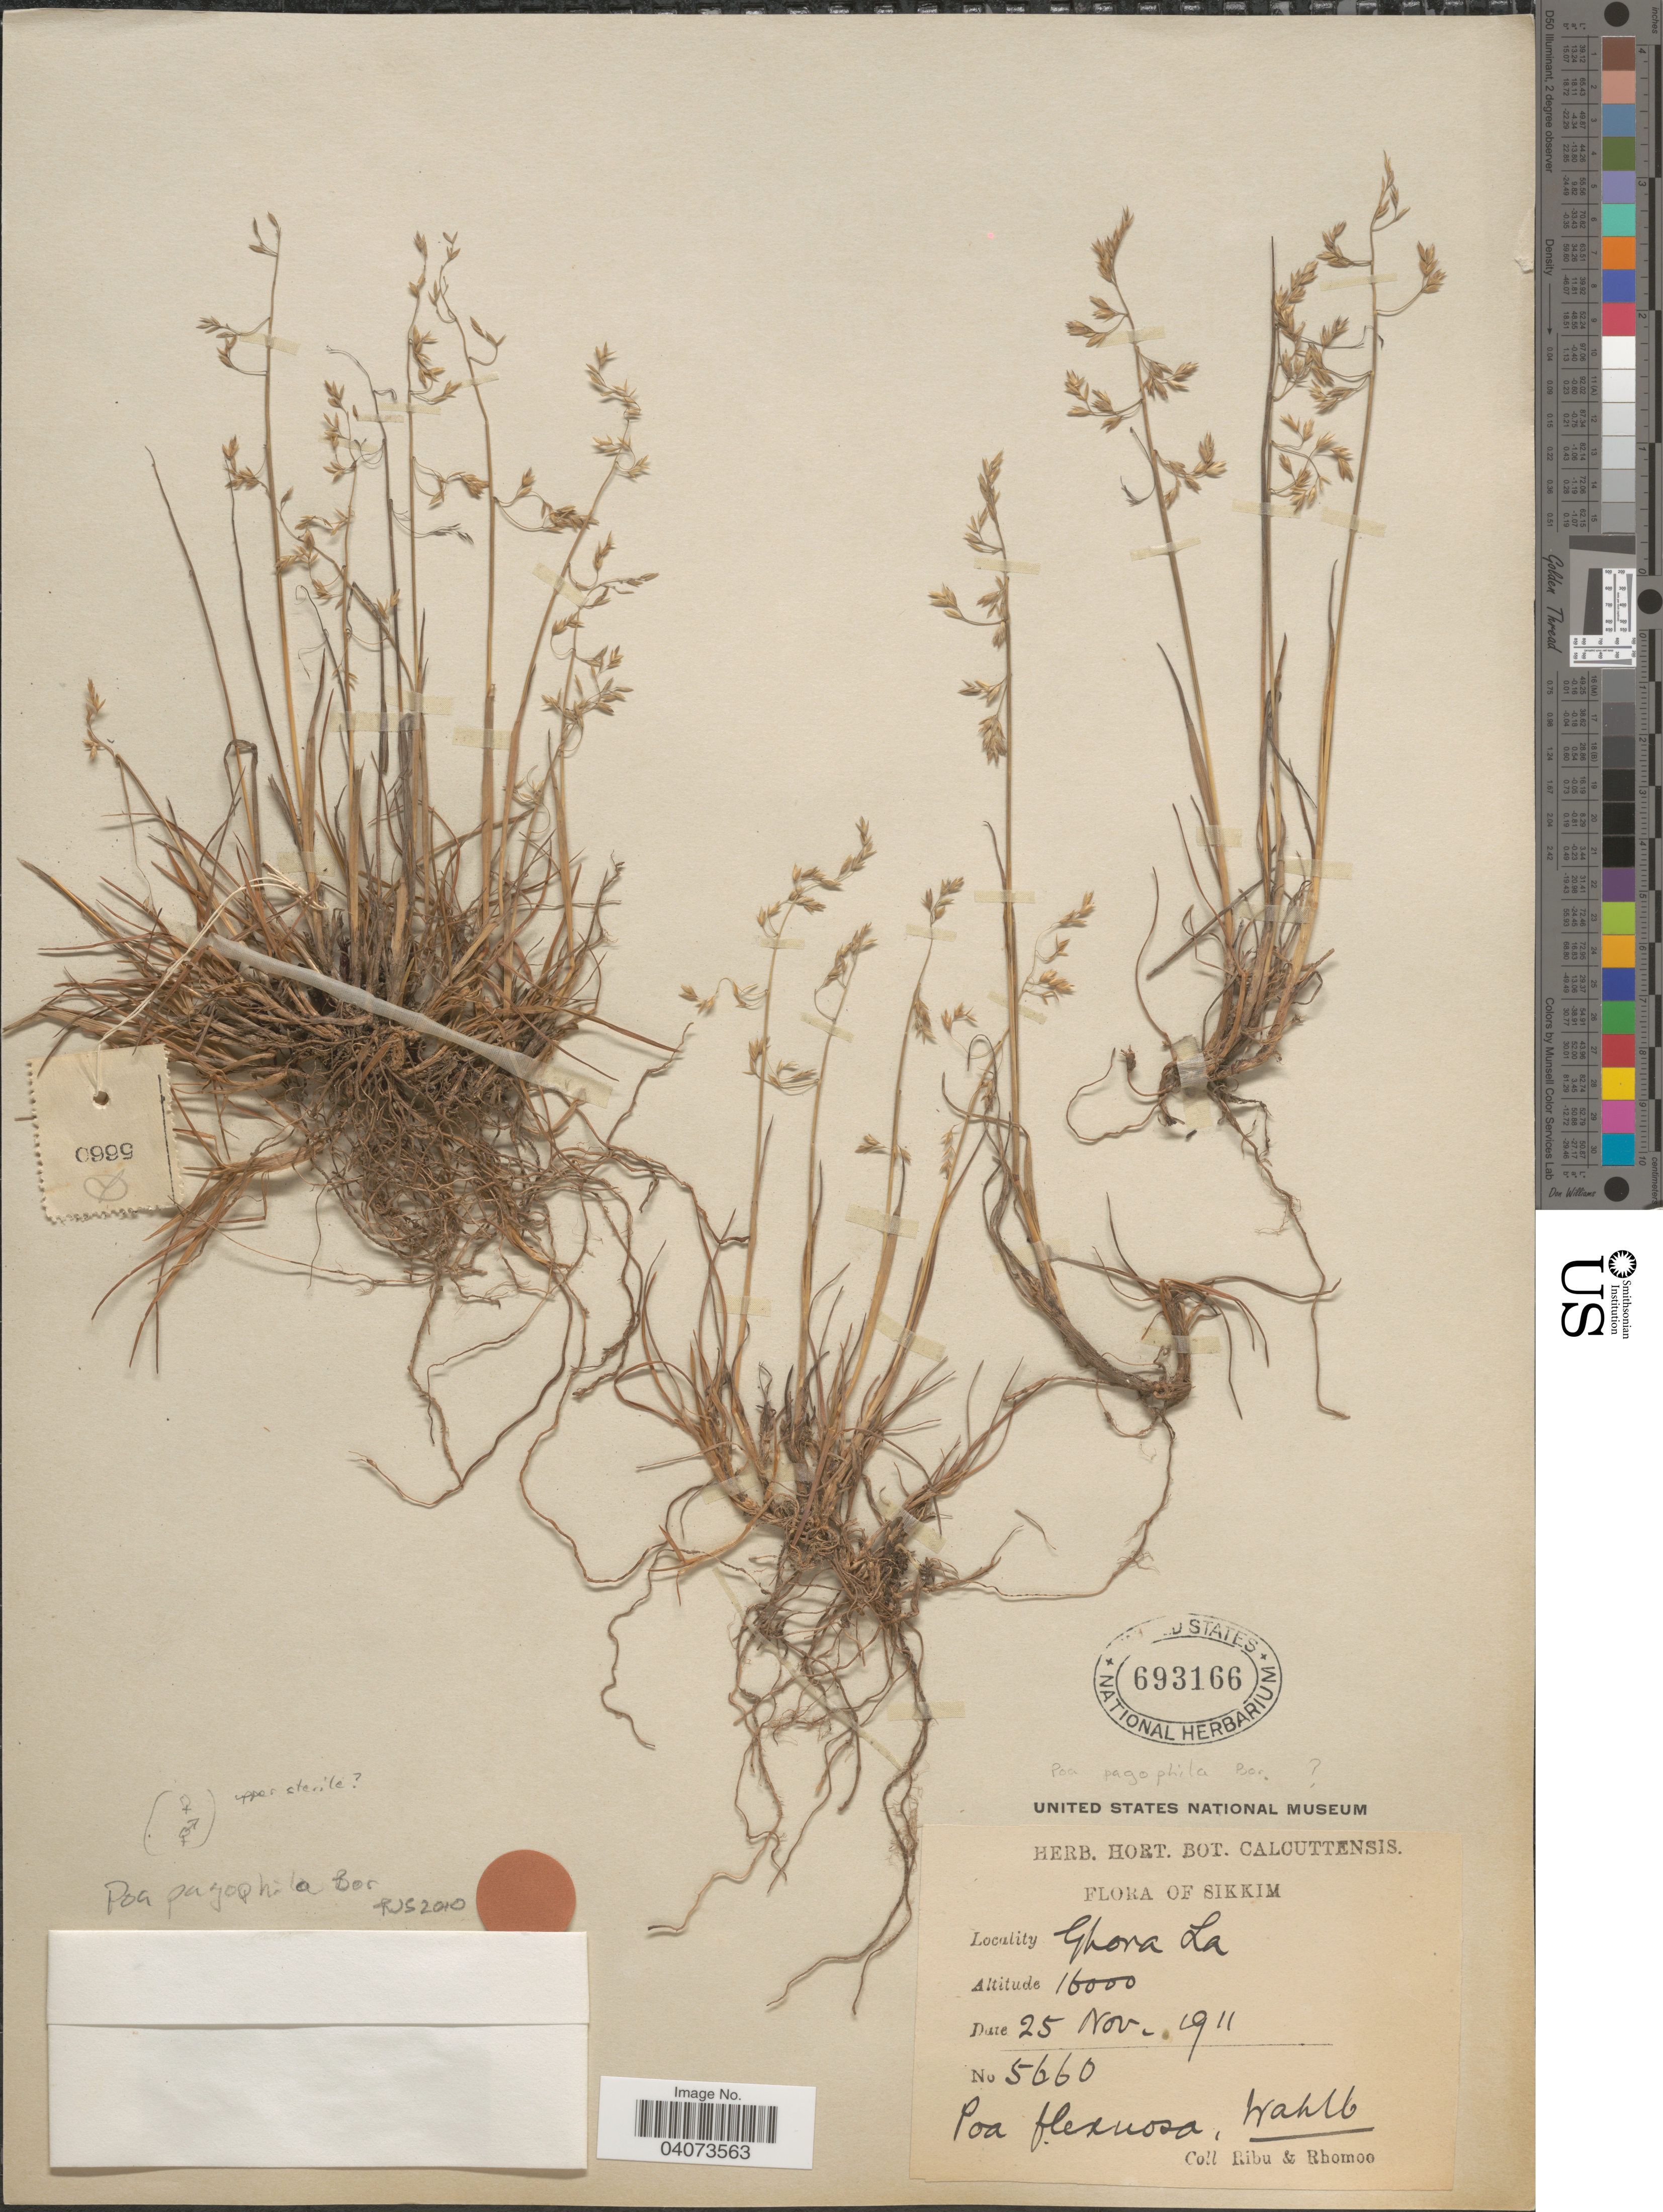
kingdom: Plantae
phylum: Tracheophyta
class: Liliopsida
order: Poales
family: Poaceae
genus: Poa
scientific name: Poa pagophila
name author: Bor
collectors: Ribu & Rhomoo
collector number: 5660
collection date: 1911-11-25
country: India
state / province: Sikkim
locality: Ghora La.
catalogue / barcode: US 693166